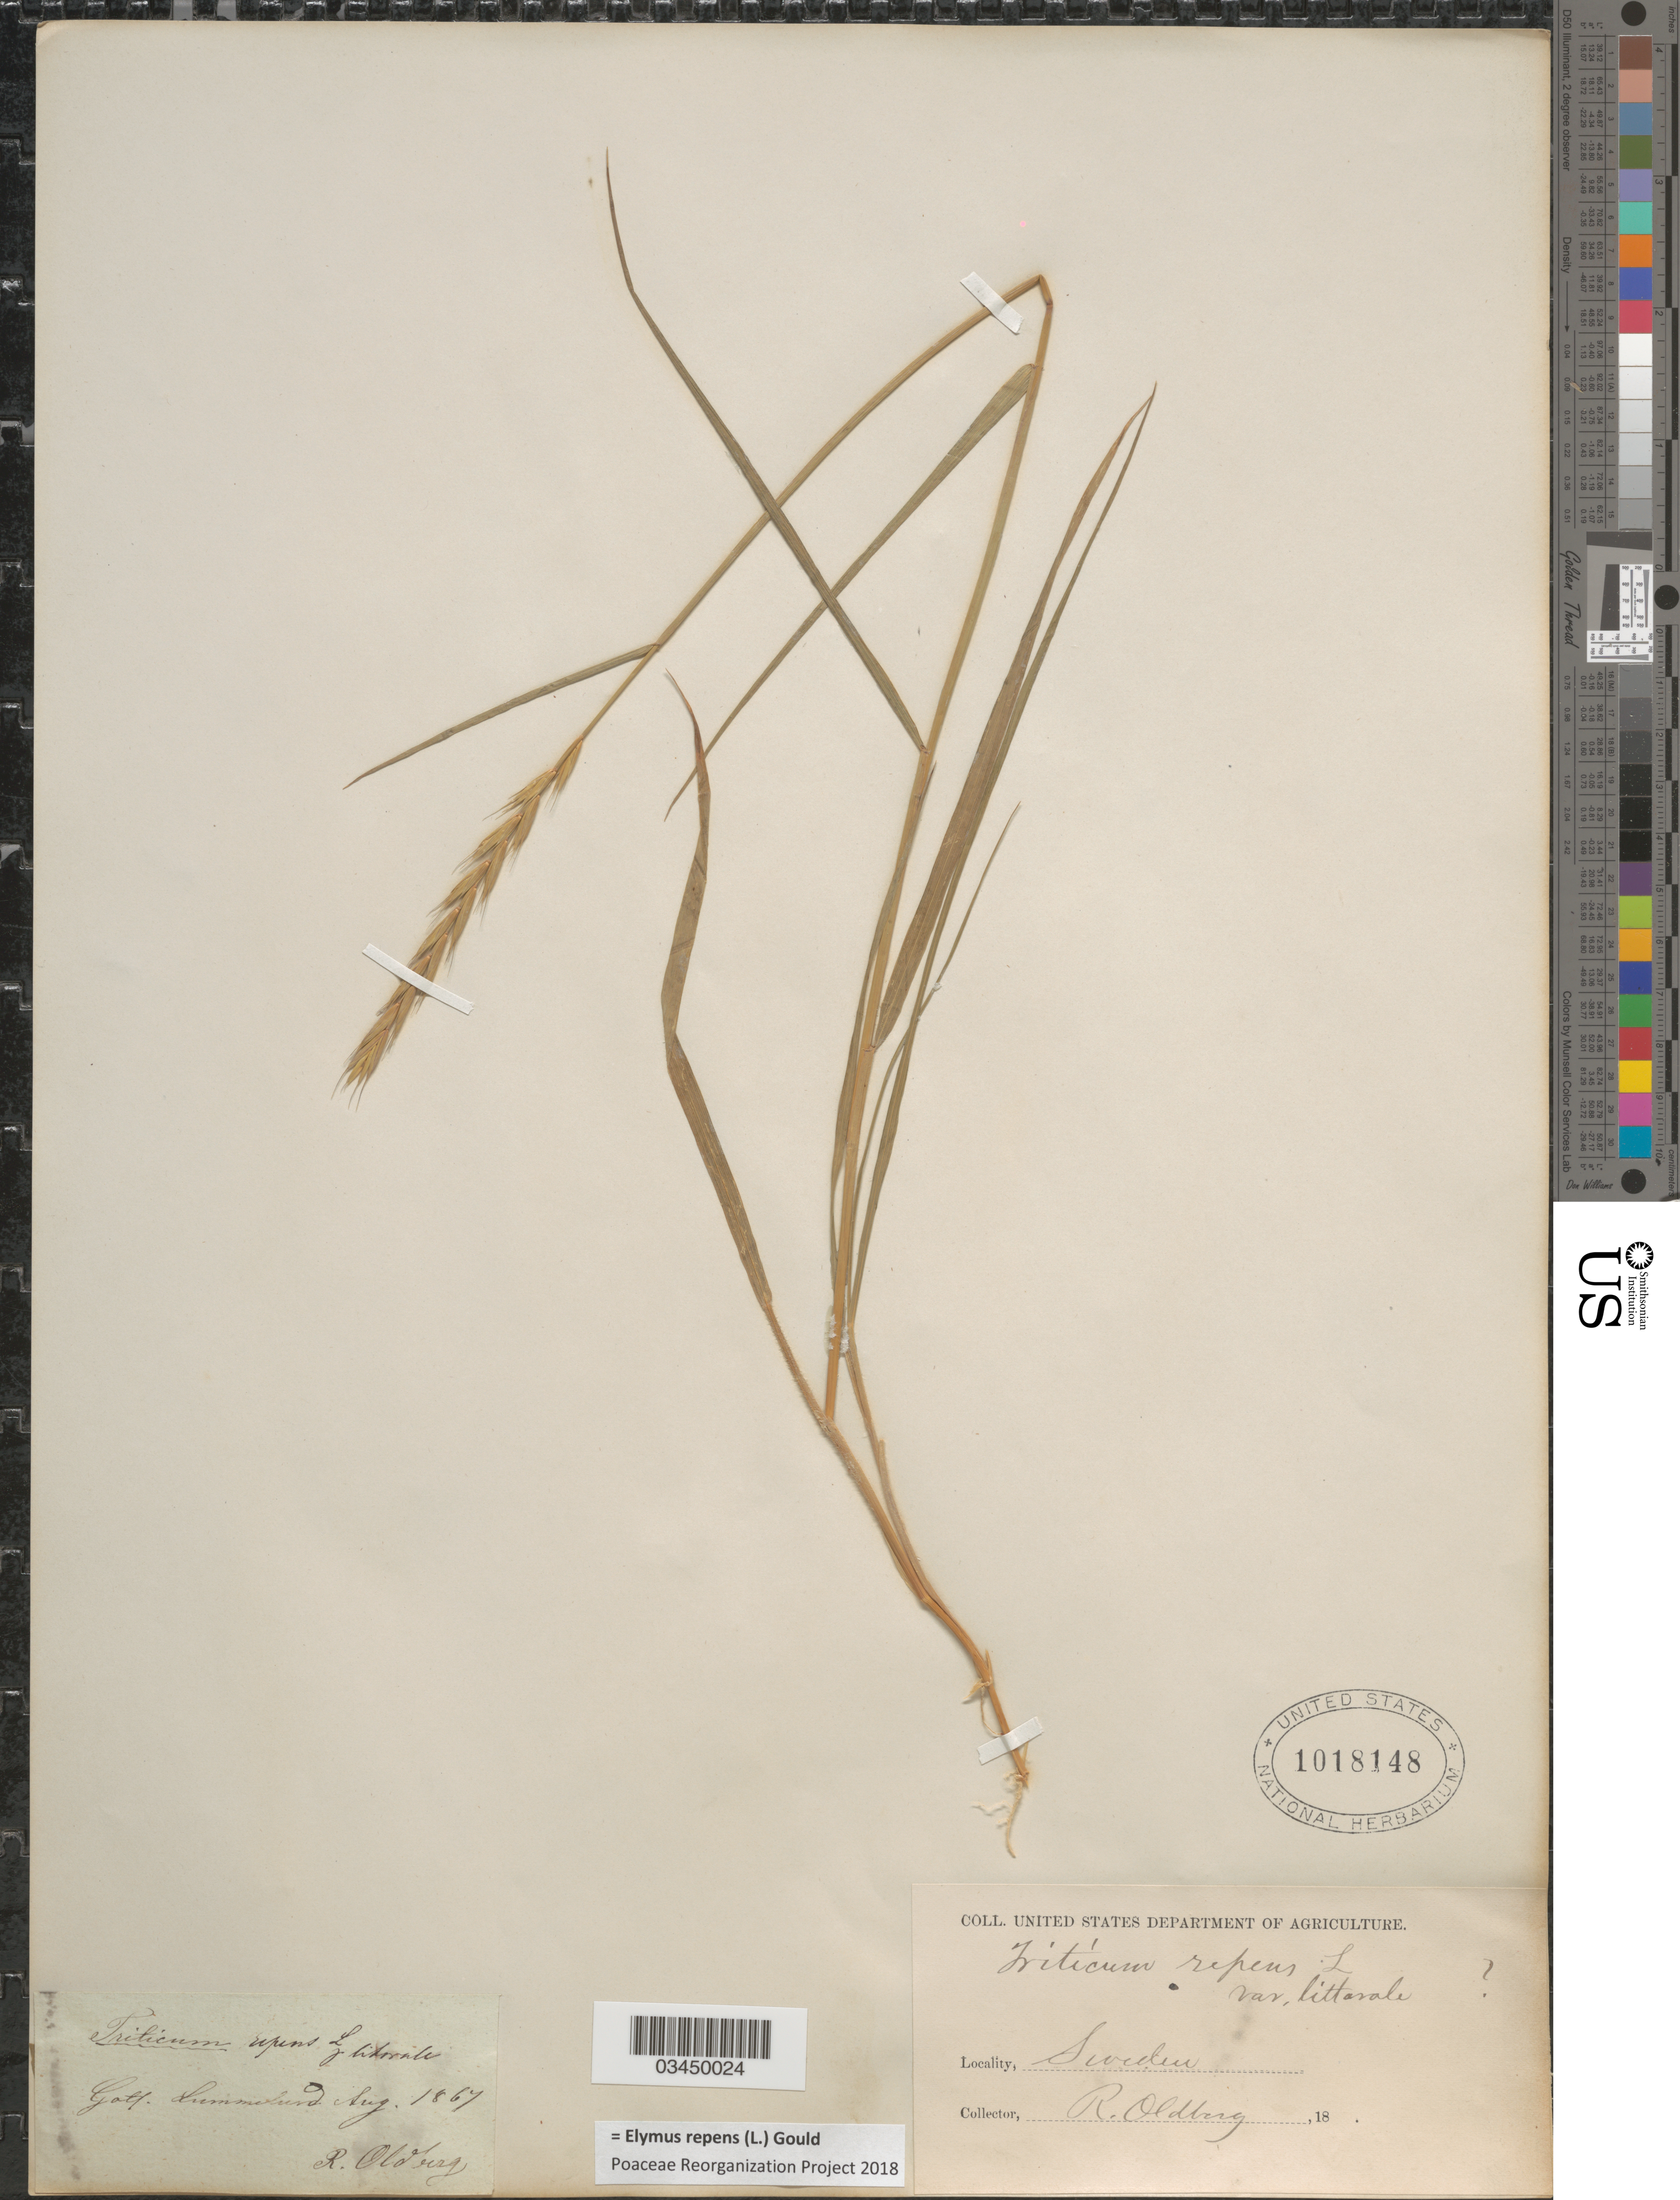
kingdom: Plantae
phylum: Tracheophyta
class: Liliopsida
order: Poales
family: Poaceae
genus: Elymus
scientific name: Elymus repens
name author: (L.) Gould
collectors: R. Oldberg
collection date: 1867-08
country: Sweden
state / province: Gotland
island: Gotland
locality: Gotl. Lummelund.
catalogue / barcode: US 1018148